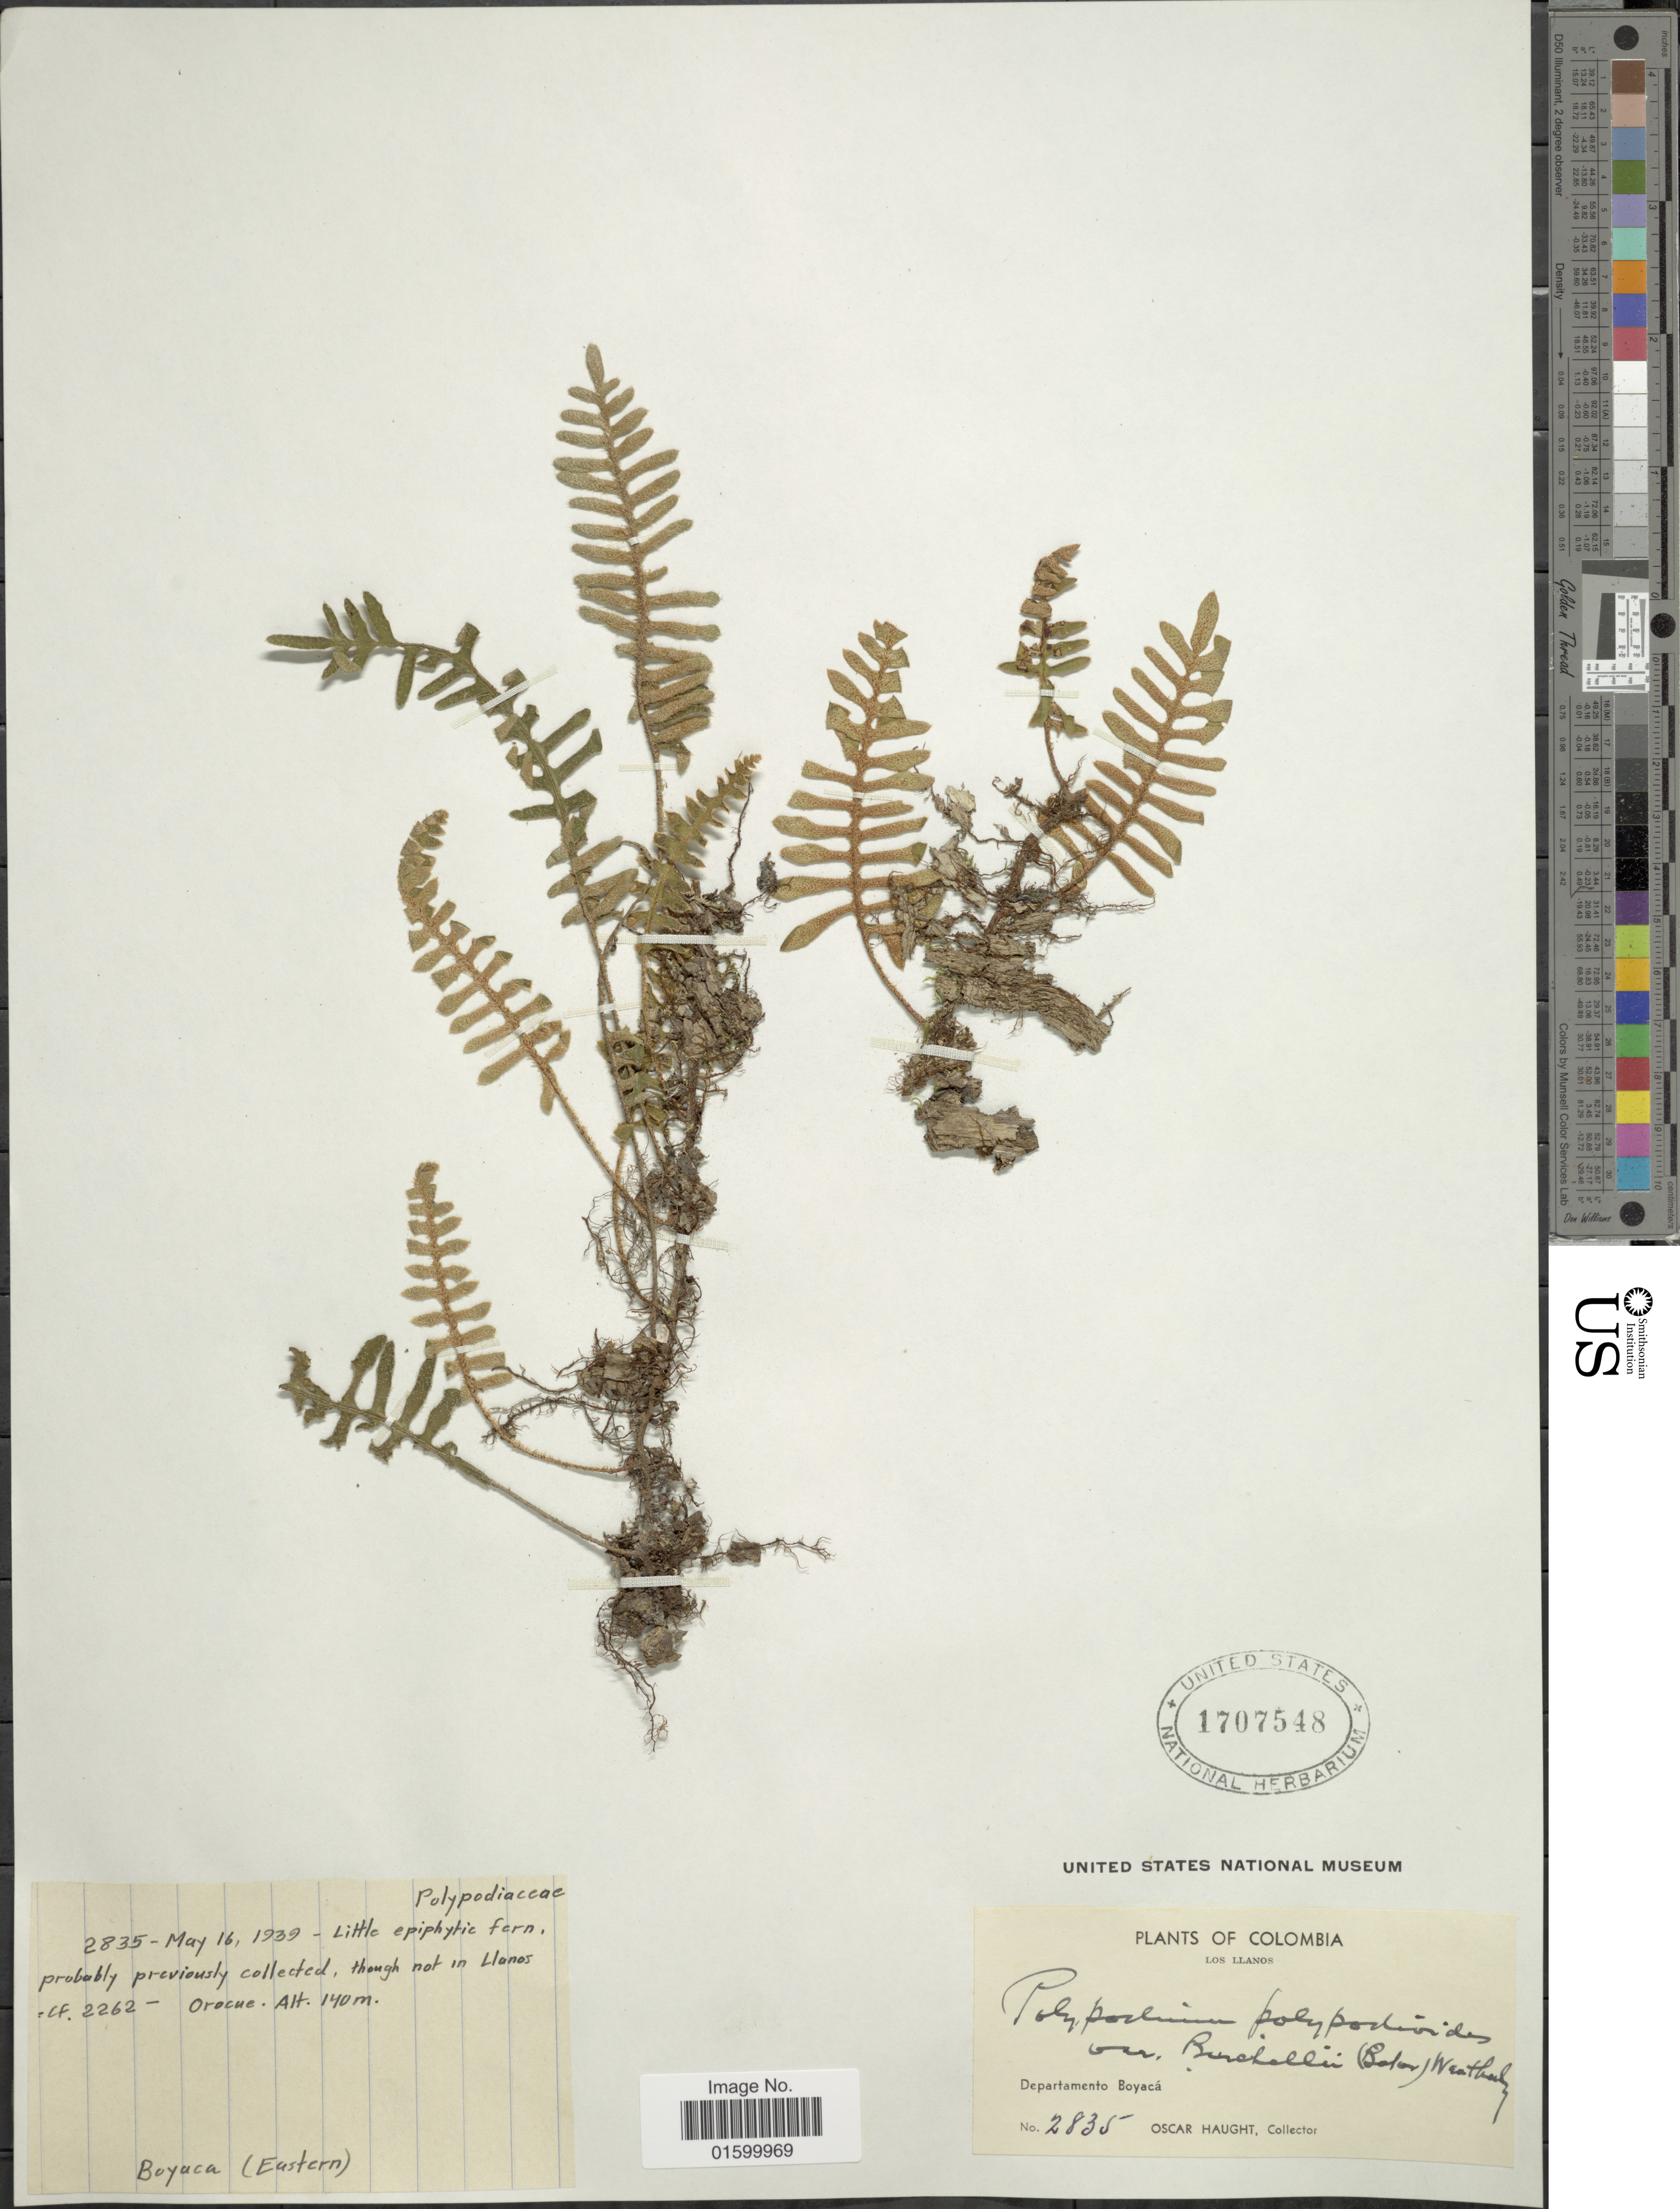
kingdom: Plantae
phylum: Tracheophyta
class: Polypodiopsida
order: Polypodiales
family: Polypodiaceae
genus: Pleopeltis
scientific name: Pleopeltis polypodioides var. burchellii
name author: (Baker) A.R. Sm.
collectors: O. Haught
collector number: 2835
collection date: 1939-05-16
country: Colombia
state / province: Boyacá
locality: Los Llanos, Departamento Boyaca (Eastern)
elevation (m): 140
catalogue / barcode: US 1707548